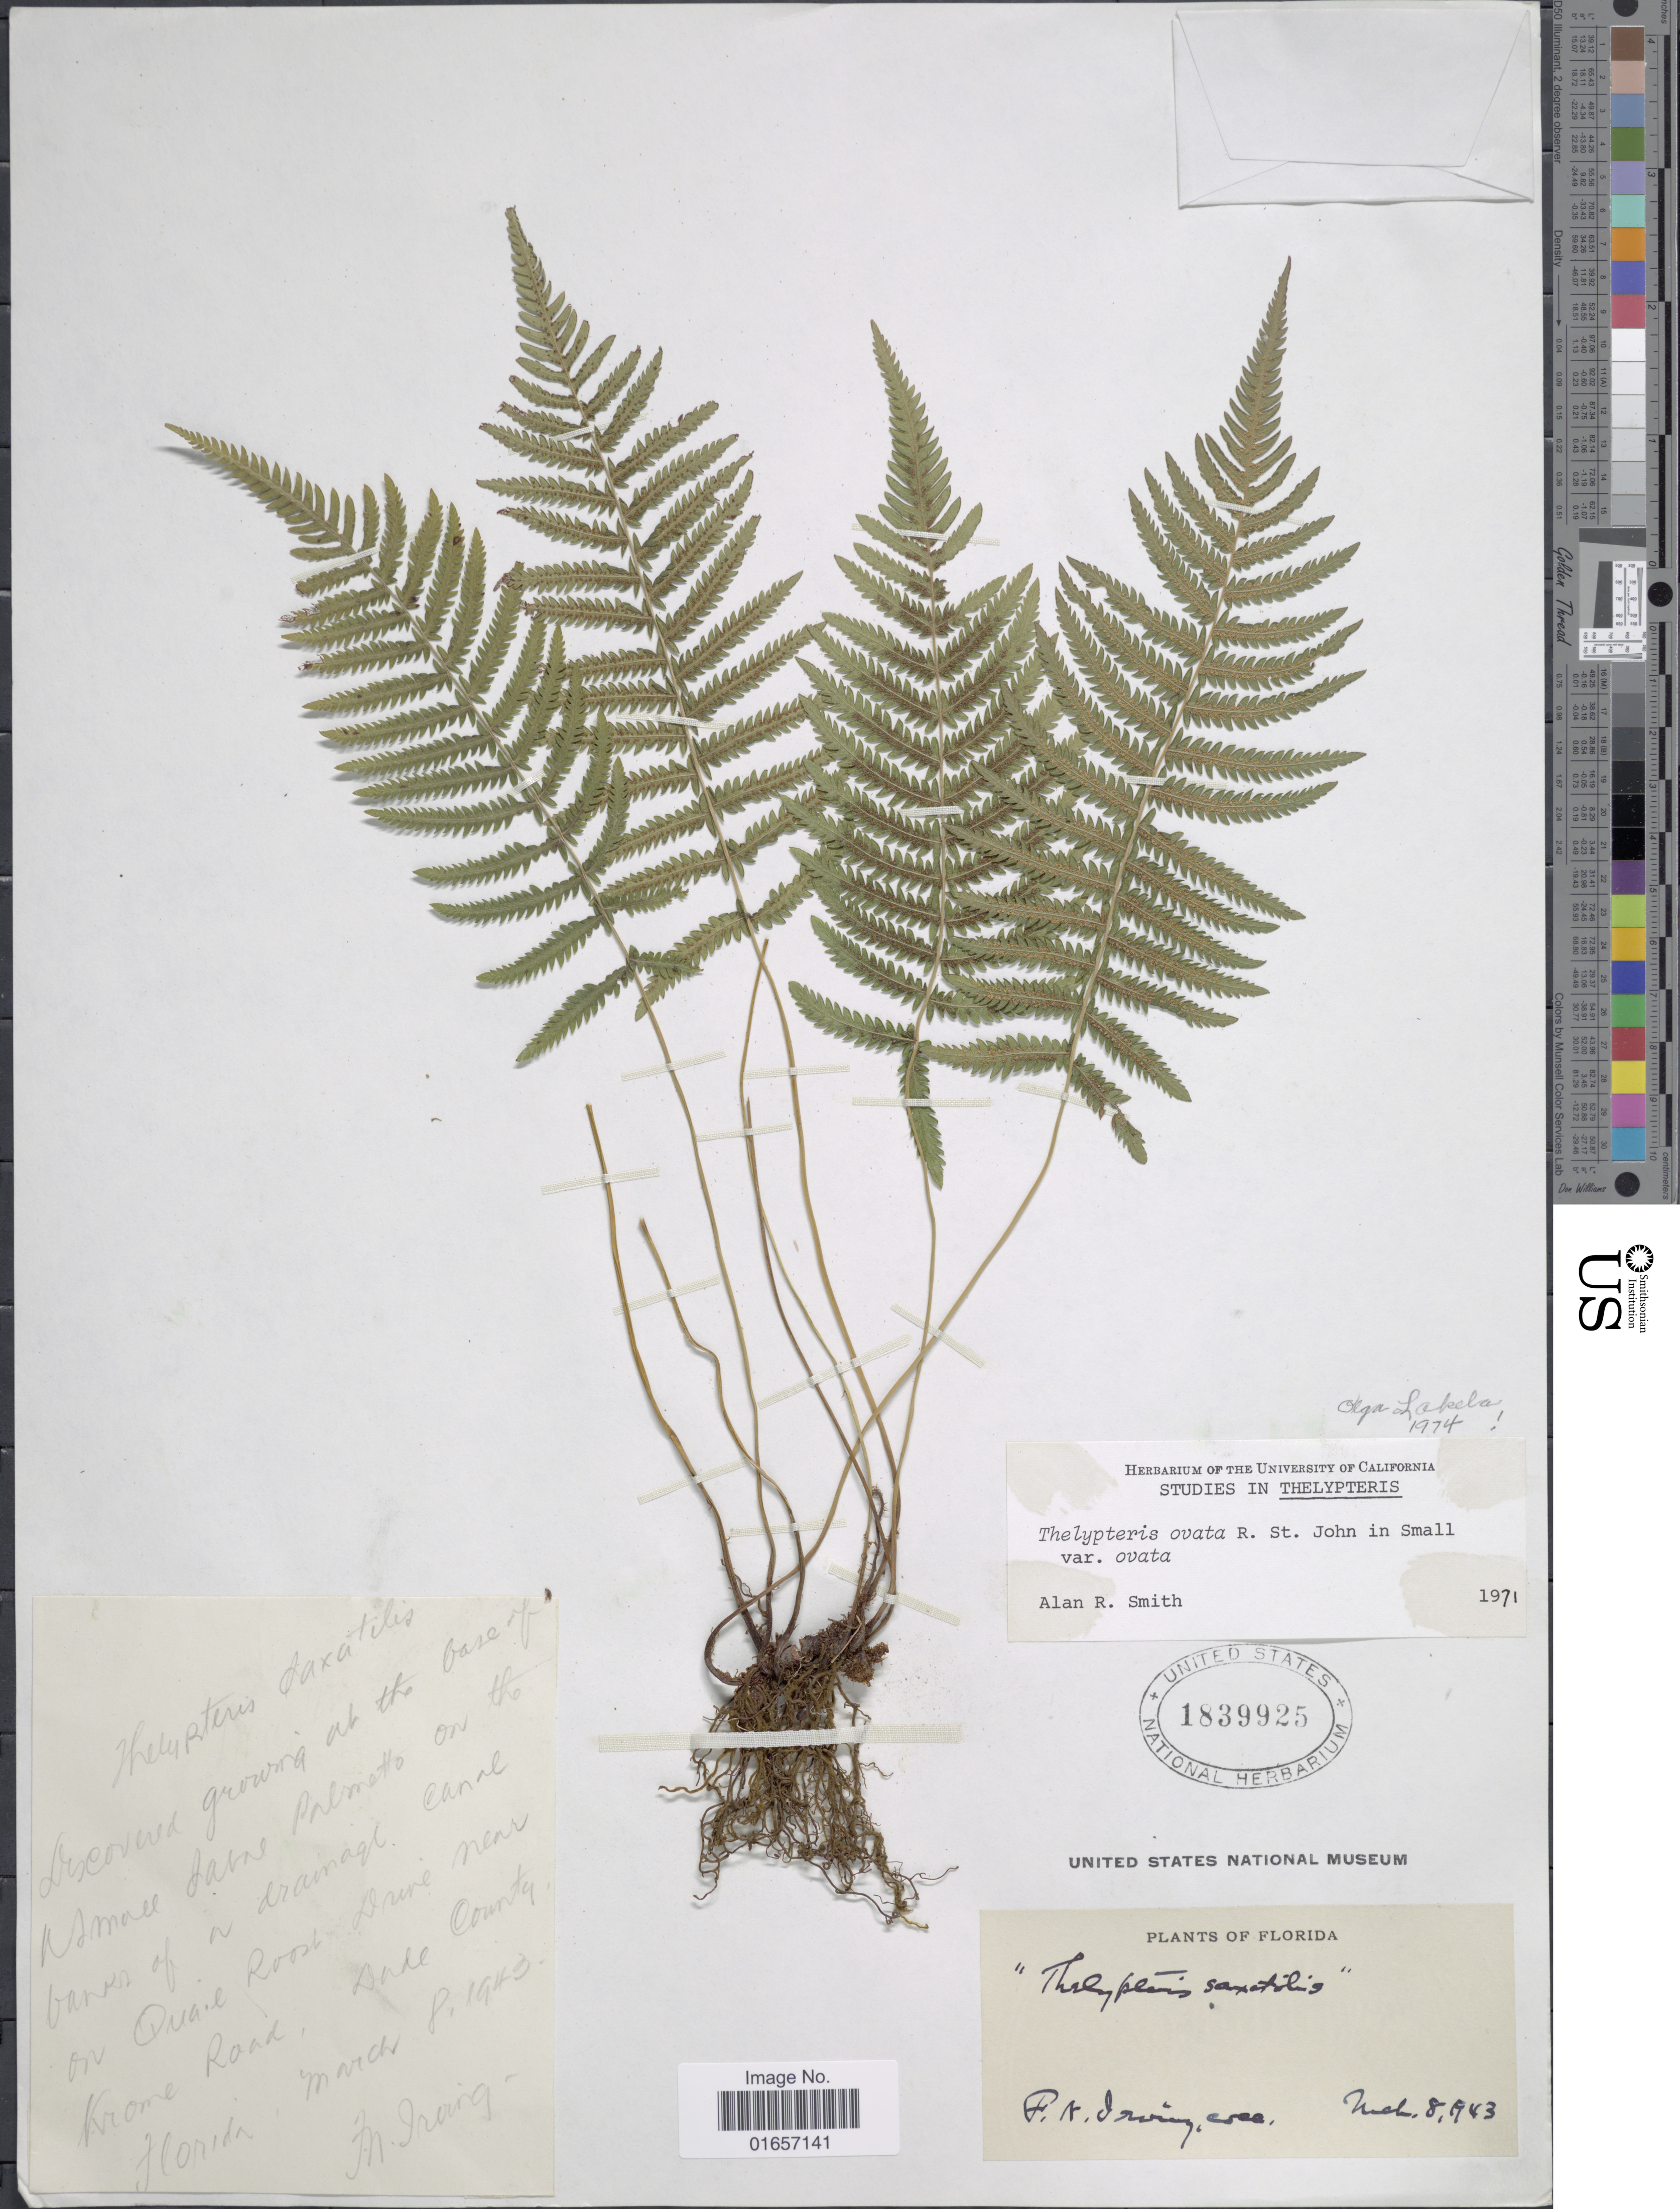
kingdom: Plantae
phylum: Tracheophyta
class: Polypodiopsida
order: Polypodiales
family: Thelypteridaceae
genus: Christella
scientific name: Christella ovata var. ovata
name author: (R.P. St. John) Á. Löve & D. Löve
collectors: F. Irwing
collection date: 1943-03-08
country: United States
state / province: Florida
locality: On the banks of a drainage canal on Quail Roost Drive near Krome Road, Dade County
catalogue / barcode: US 1839925